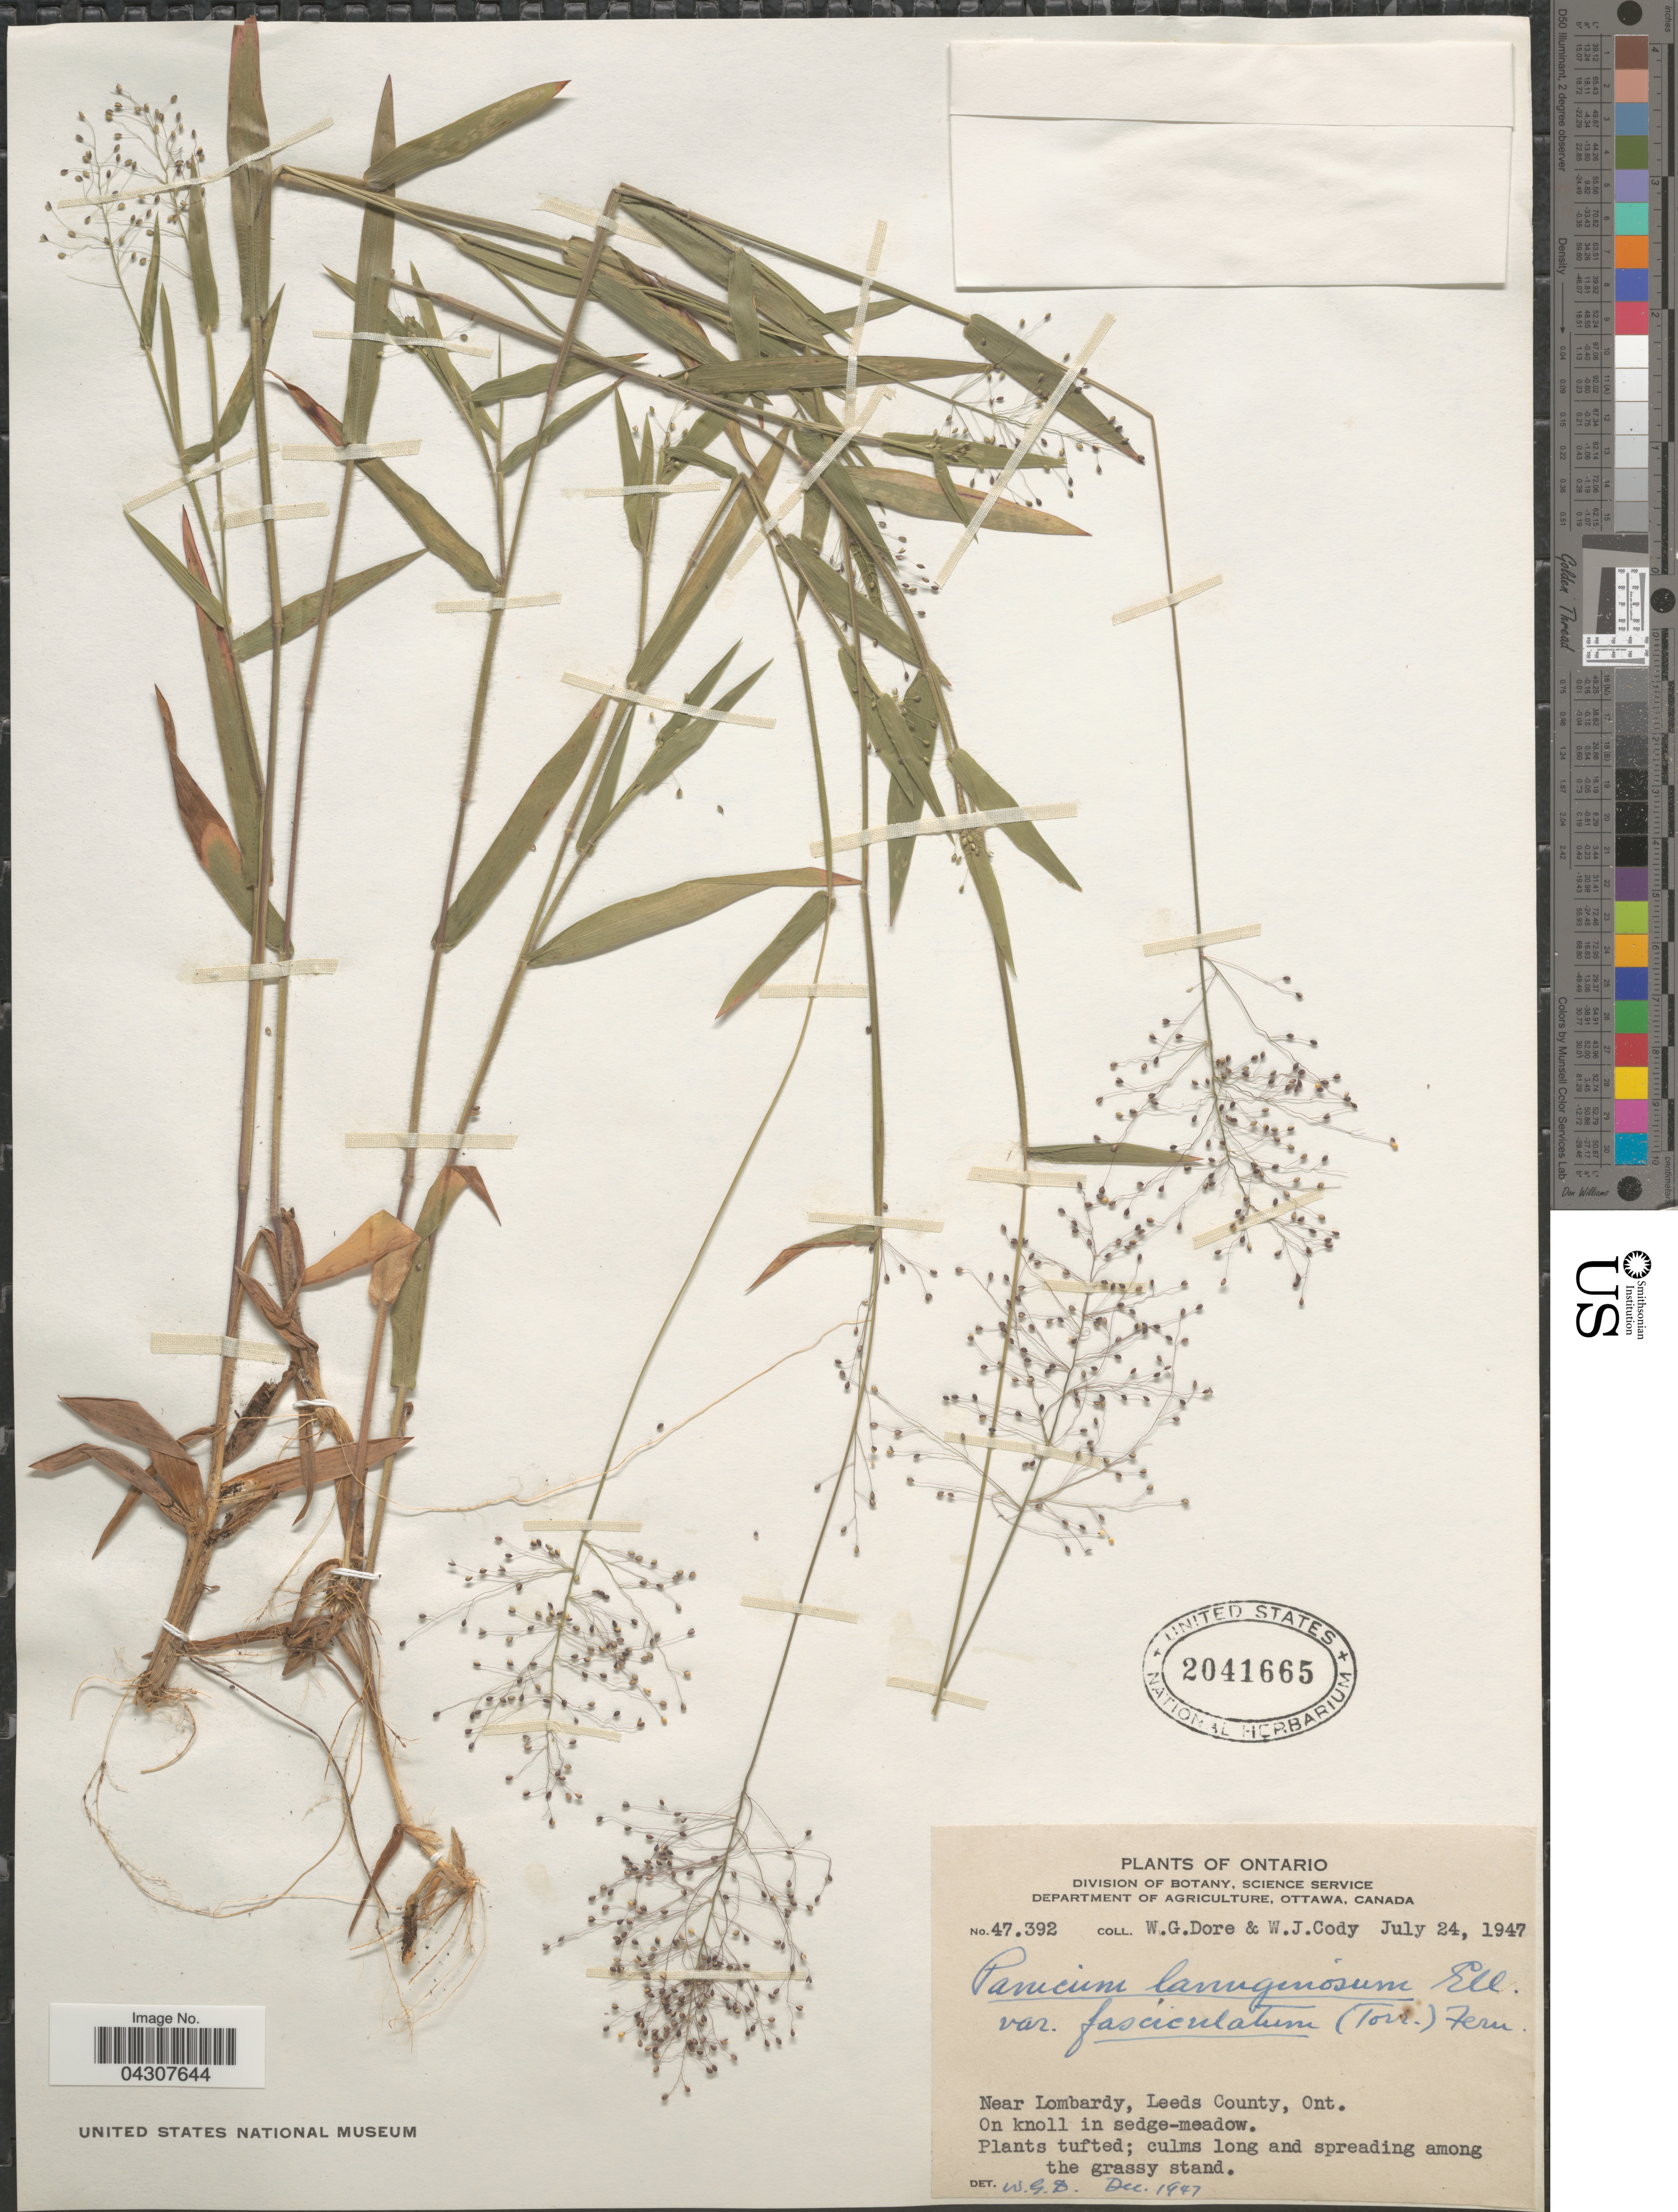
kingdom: Plantae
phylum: Tracheophyta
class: Liliopsida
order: Poales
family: Poaceae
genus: Dichanthelium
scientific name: Dichanthelium acuminatum var. acuminatum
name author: (Sw.) Gould & C.A. Clark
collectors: W. Dore & W. Cody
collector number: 47392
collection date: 1947-07-24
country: Canada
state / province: Ontario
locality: Near Lombardy, Leeds County. On knoll in sedge-meadow.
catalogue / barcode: US 2041665